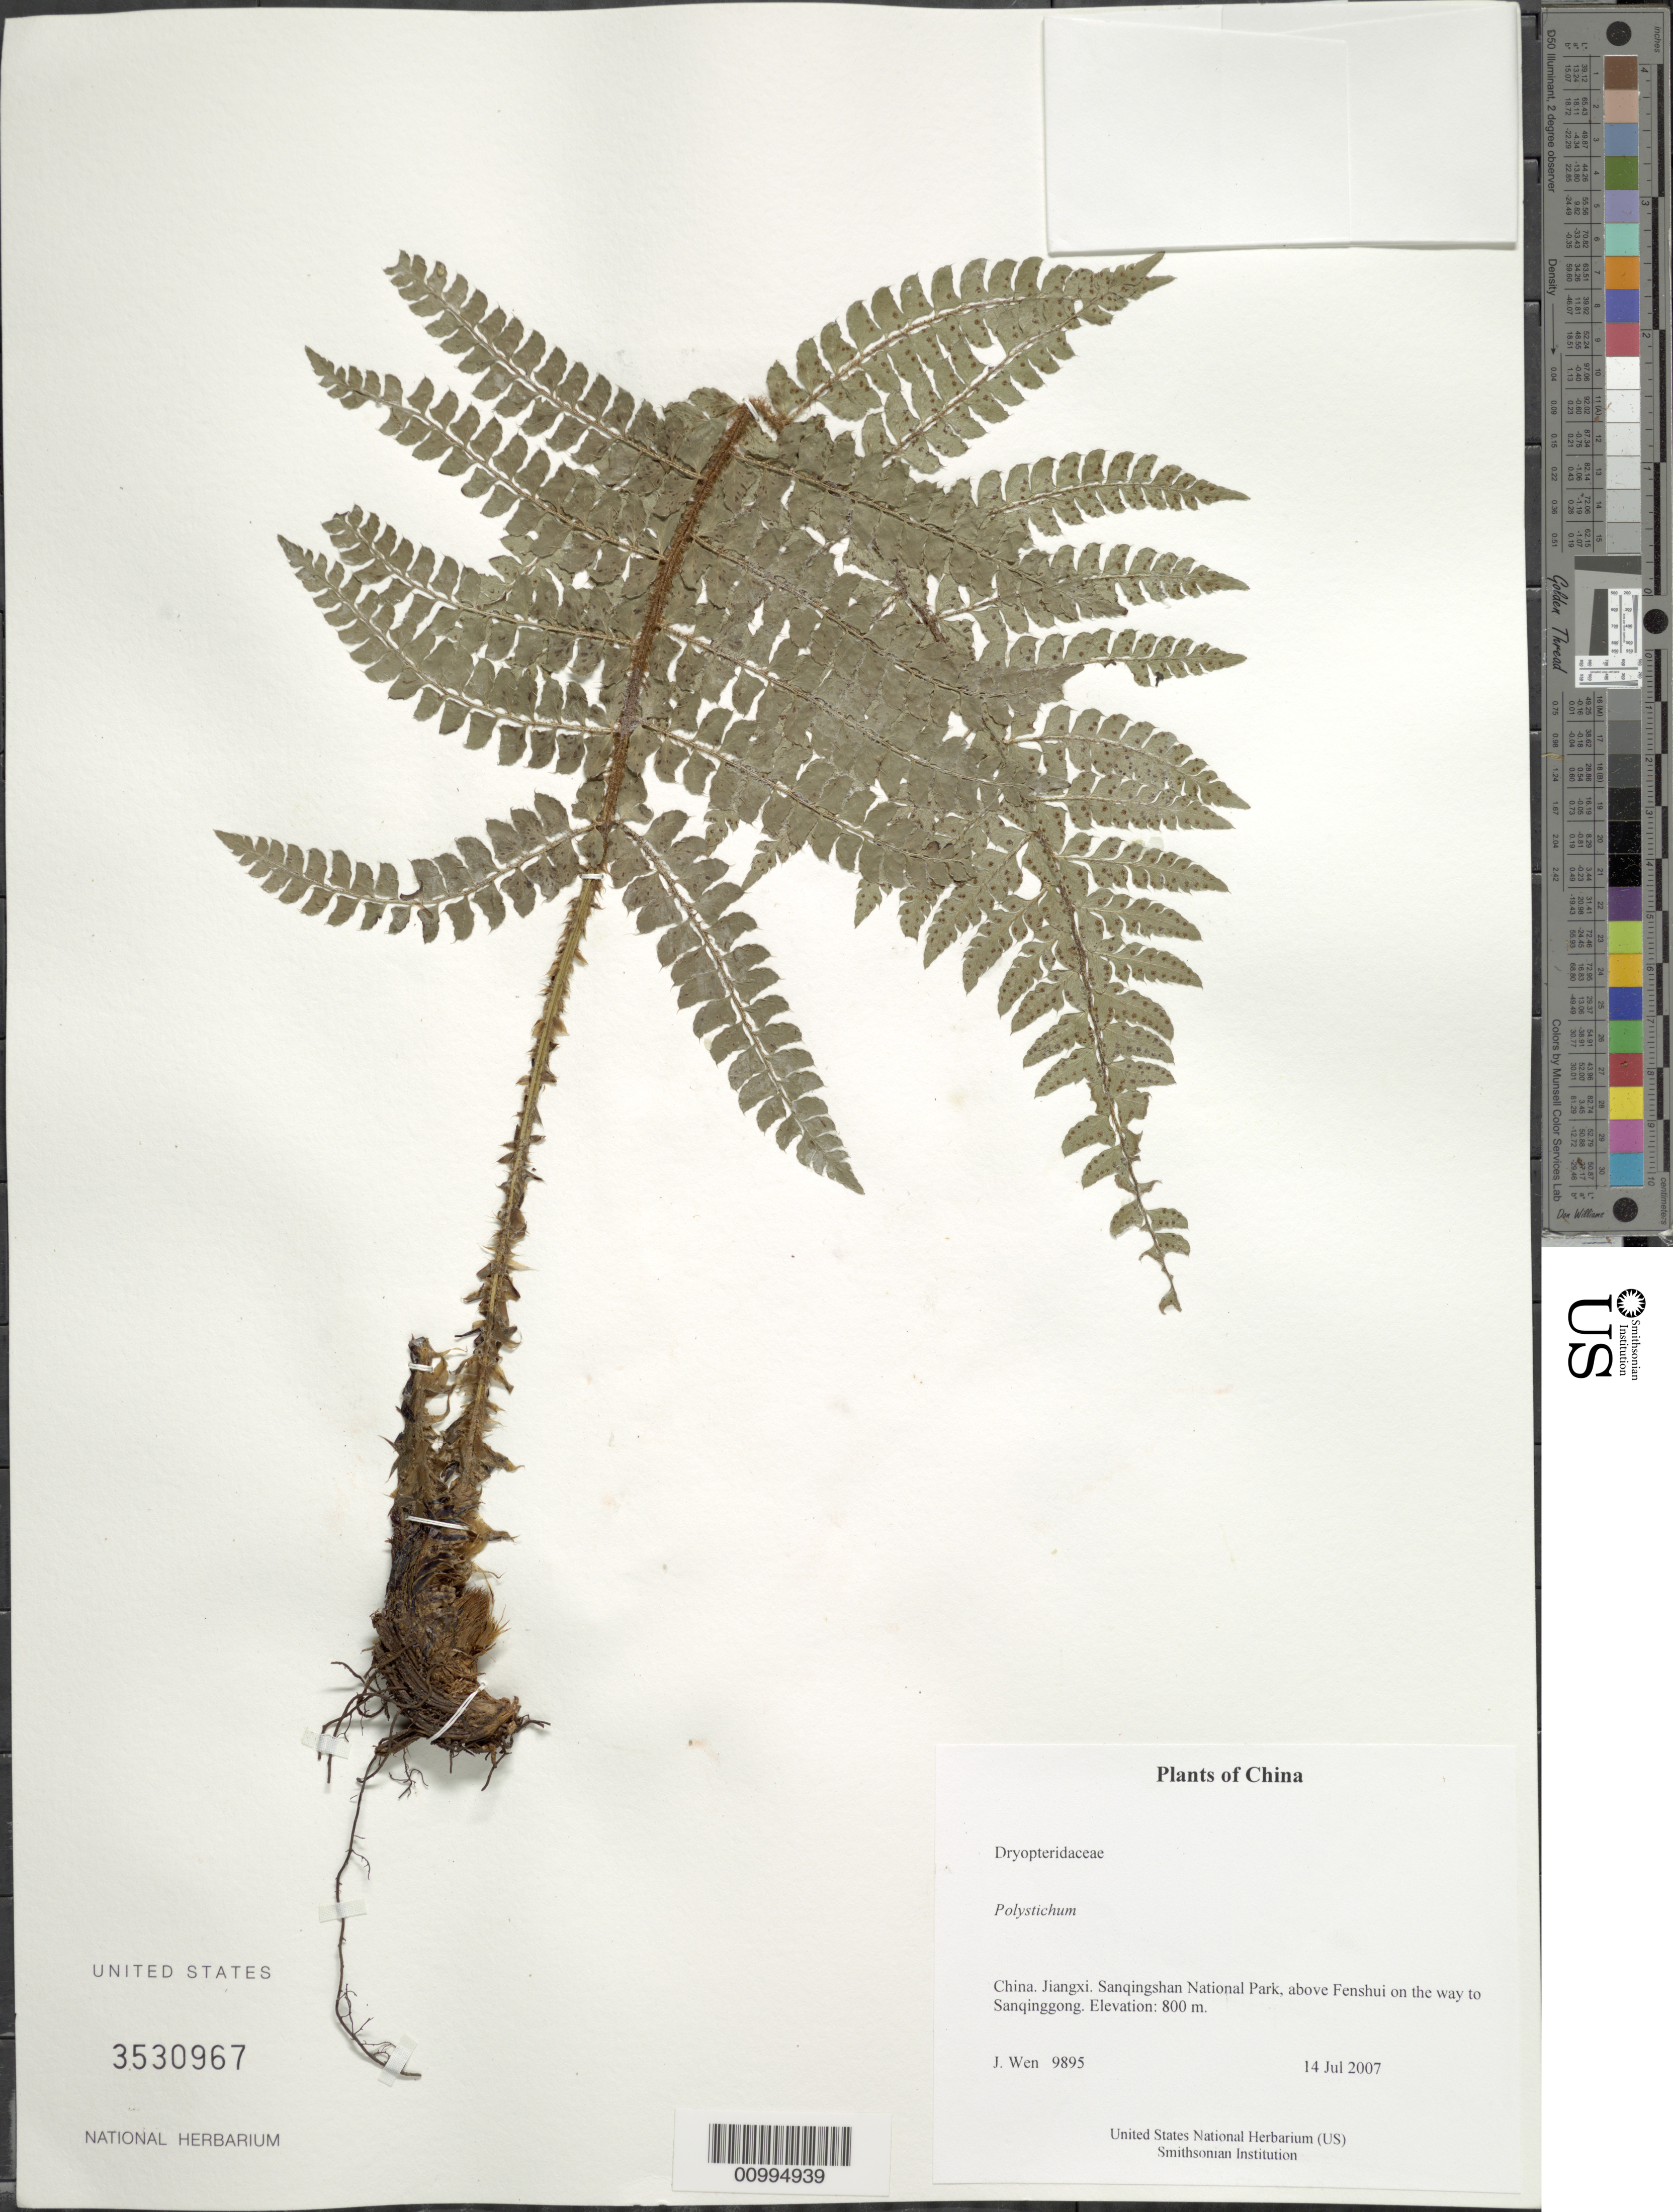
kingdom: Plantae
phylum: Tracheophyta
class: Polypodiopsida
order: Polypodiales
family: Dryopteridaceae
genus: Polystichum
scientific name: Polystichum sp.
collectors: J. Wen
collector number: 9895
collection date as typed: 14 Jul 2007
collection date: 2007-07-14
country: China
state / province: Jiangxi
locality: Sanqingshan National Park, above Fenshui on the way to Sanqinggong.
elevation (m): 800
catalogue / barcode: US 3530967